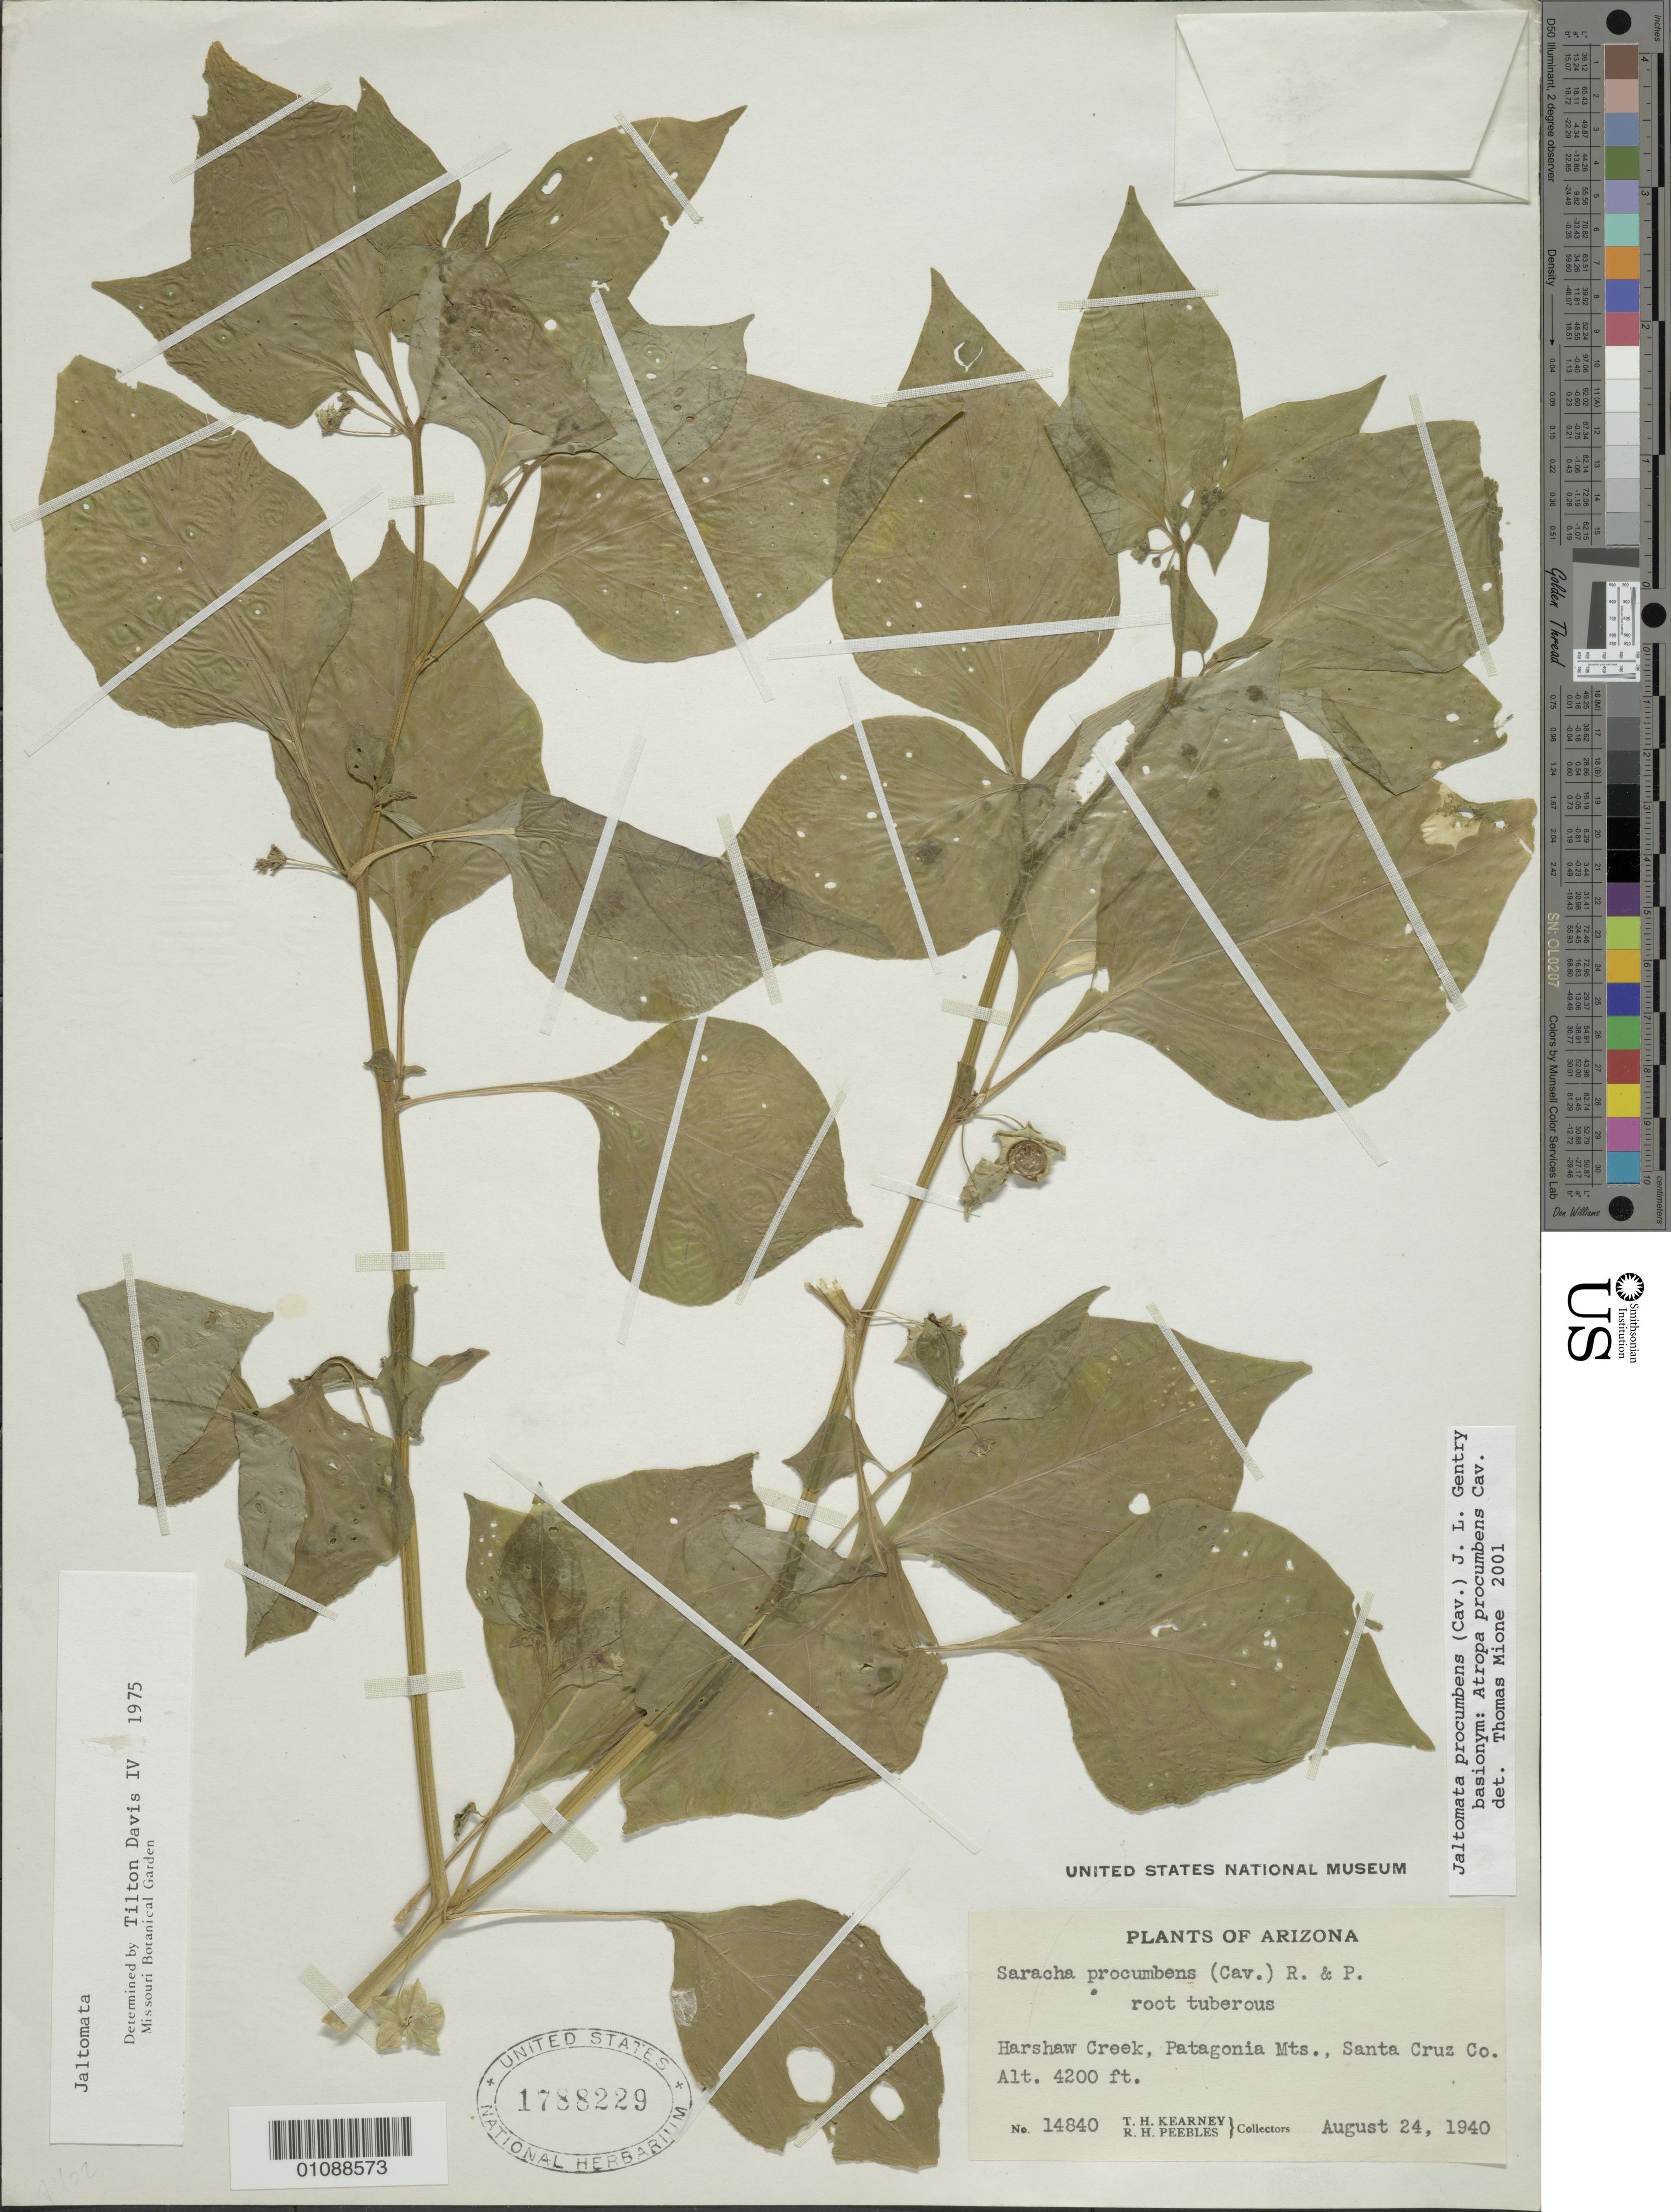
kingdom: Plantae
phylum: Tracheophyta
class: Magnoliopsida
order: Solanales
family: Solanaceae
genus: Jaltomata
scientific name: Jaltomata procumbens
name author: (Cav.) J.L. Gentry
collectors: T. H. Kearney & R. H. Peebles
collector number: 14840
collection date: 1940-08-24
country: United States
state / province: Arizona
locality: Harshaw Creek, Patagonia Mts., Santa Cruz Co.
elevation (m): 1280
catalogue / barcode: US 1788229